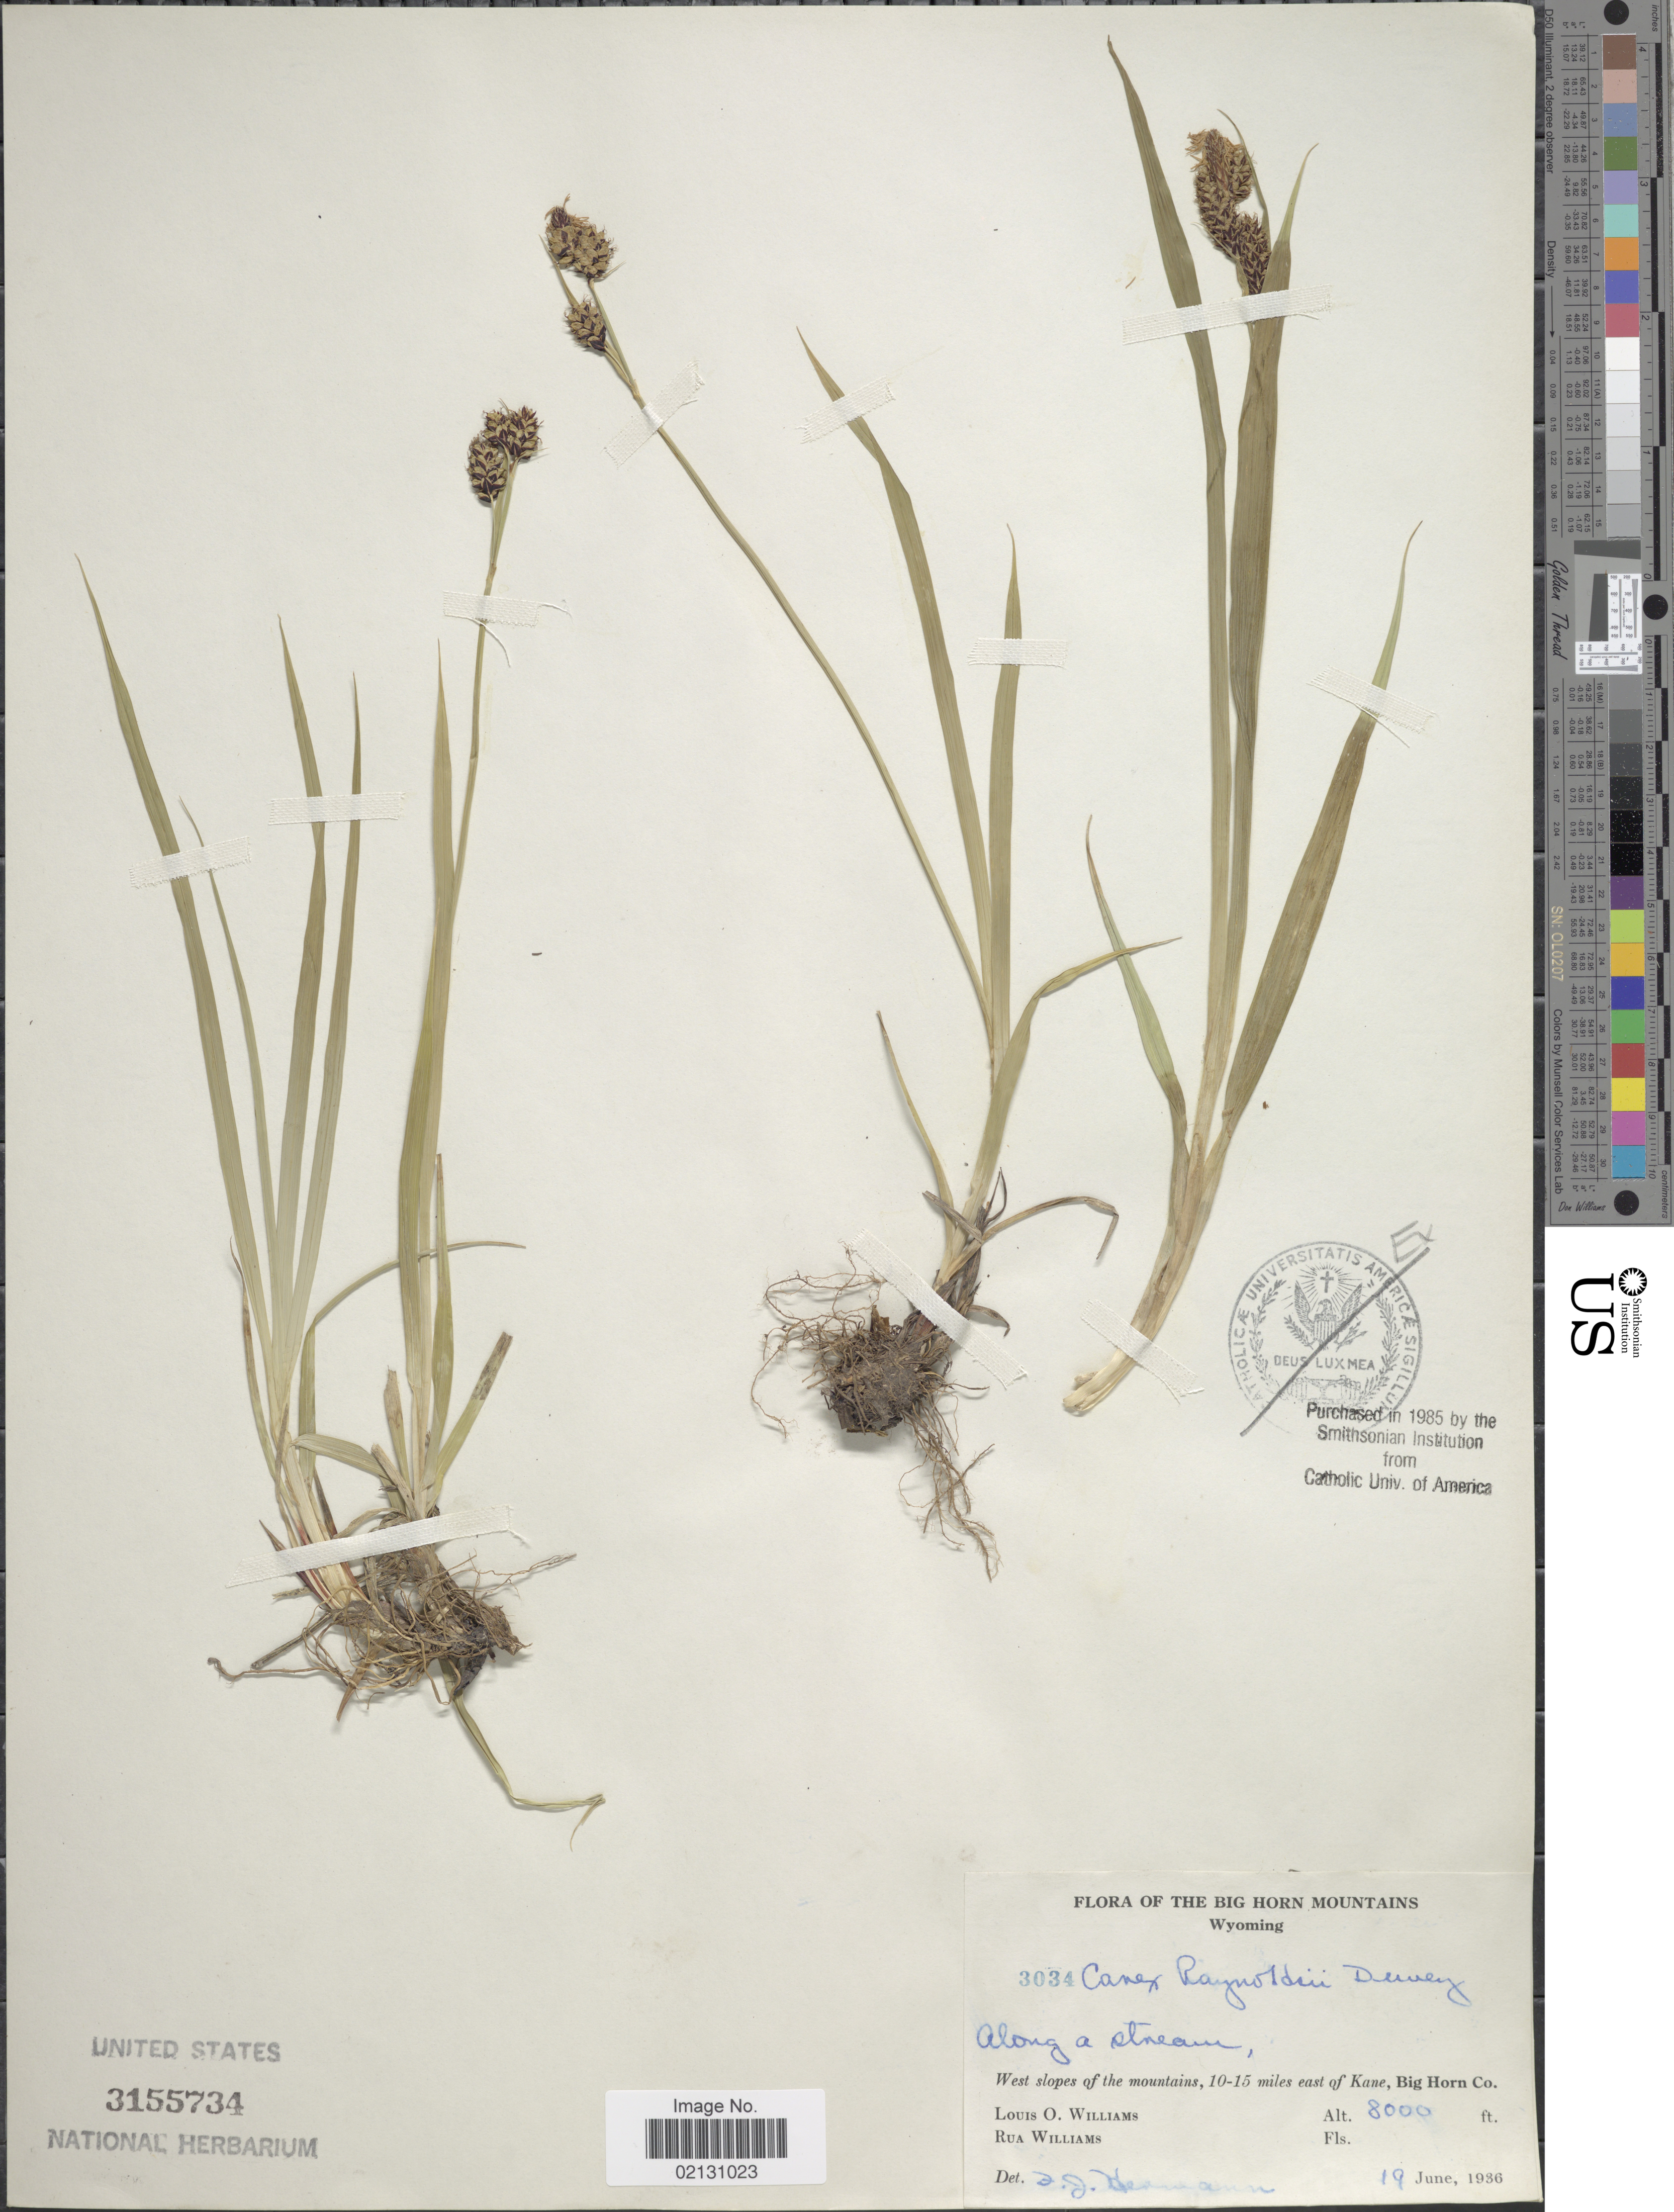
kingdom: Plantae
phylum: Tracheophyta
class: Liliopsida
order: Poales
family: Cyperaceae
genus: Carex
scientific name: Carex raynoldsii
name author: Dewey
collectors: L. O. Williams & R. P. Williams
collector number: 3034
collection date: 1936-06-19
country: United States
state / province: Wyoming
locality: The Big Horn Mountains, Along a stream, West slopes of the mountains, 10-15 miles east of Kane, Big Horn Co.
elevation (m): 2438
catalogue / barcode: US 3155734